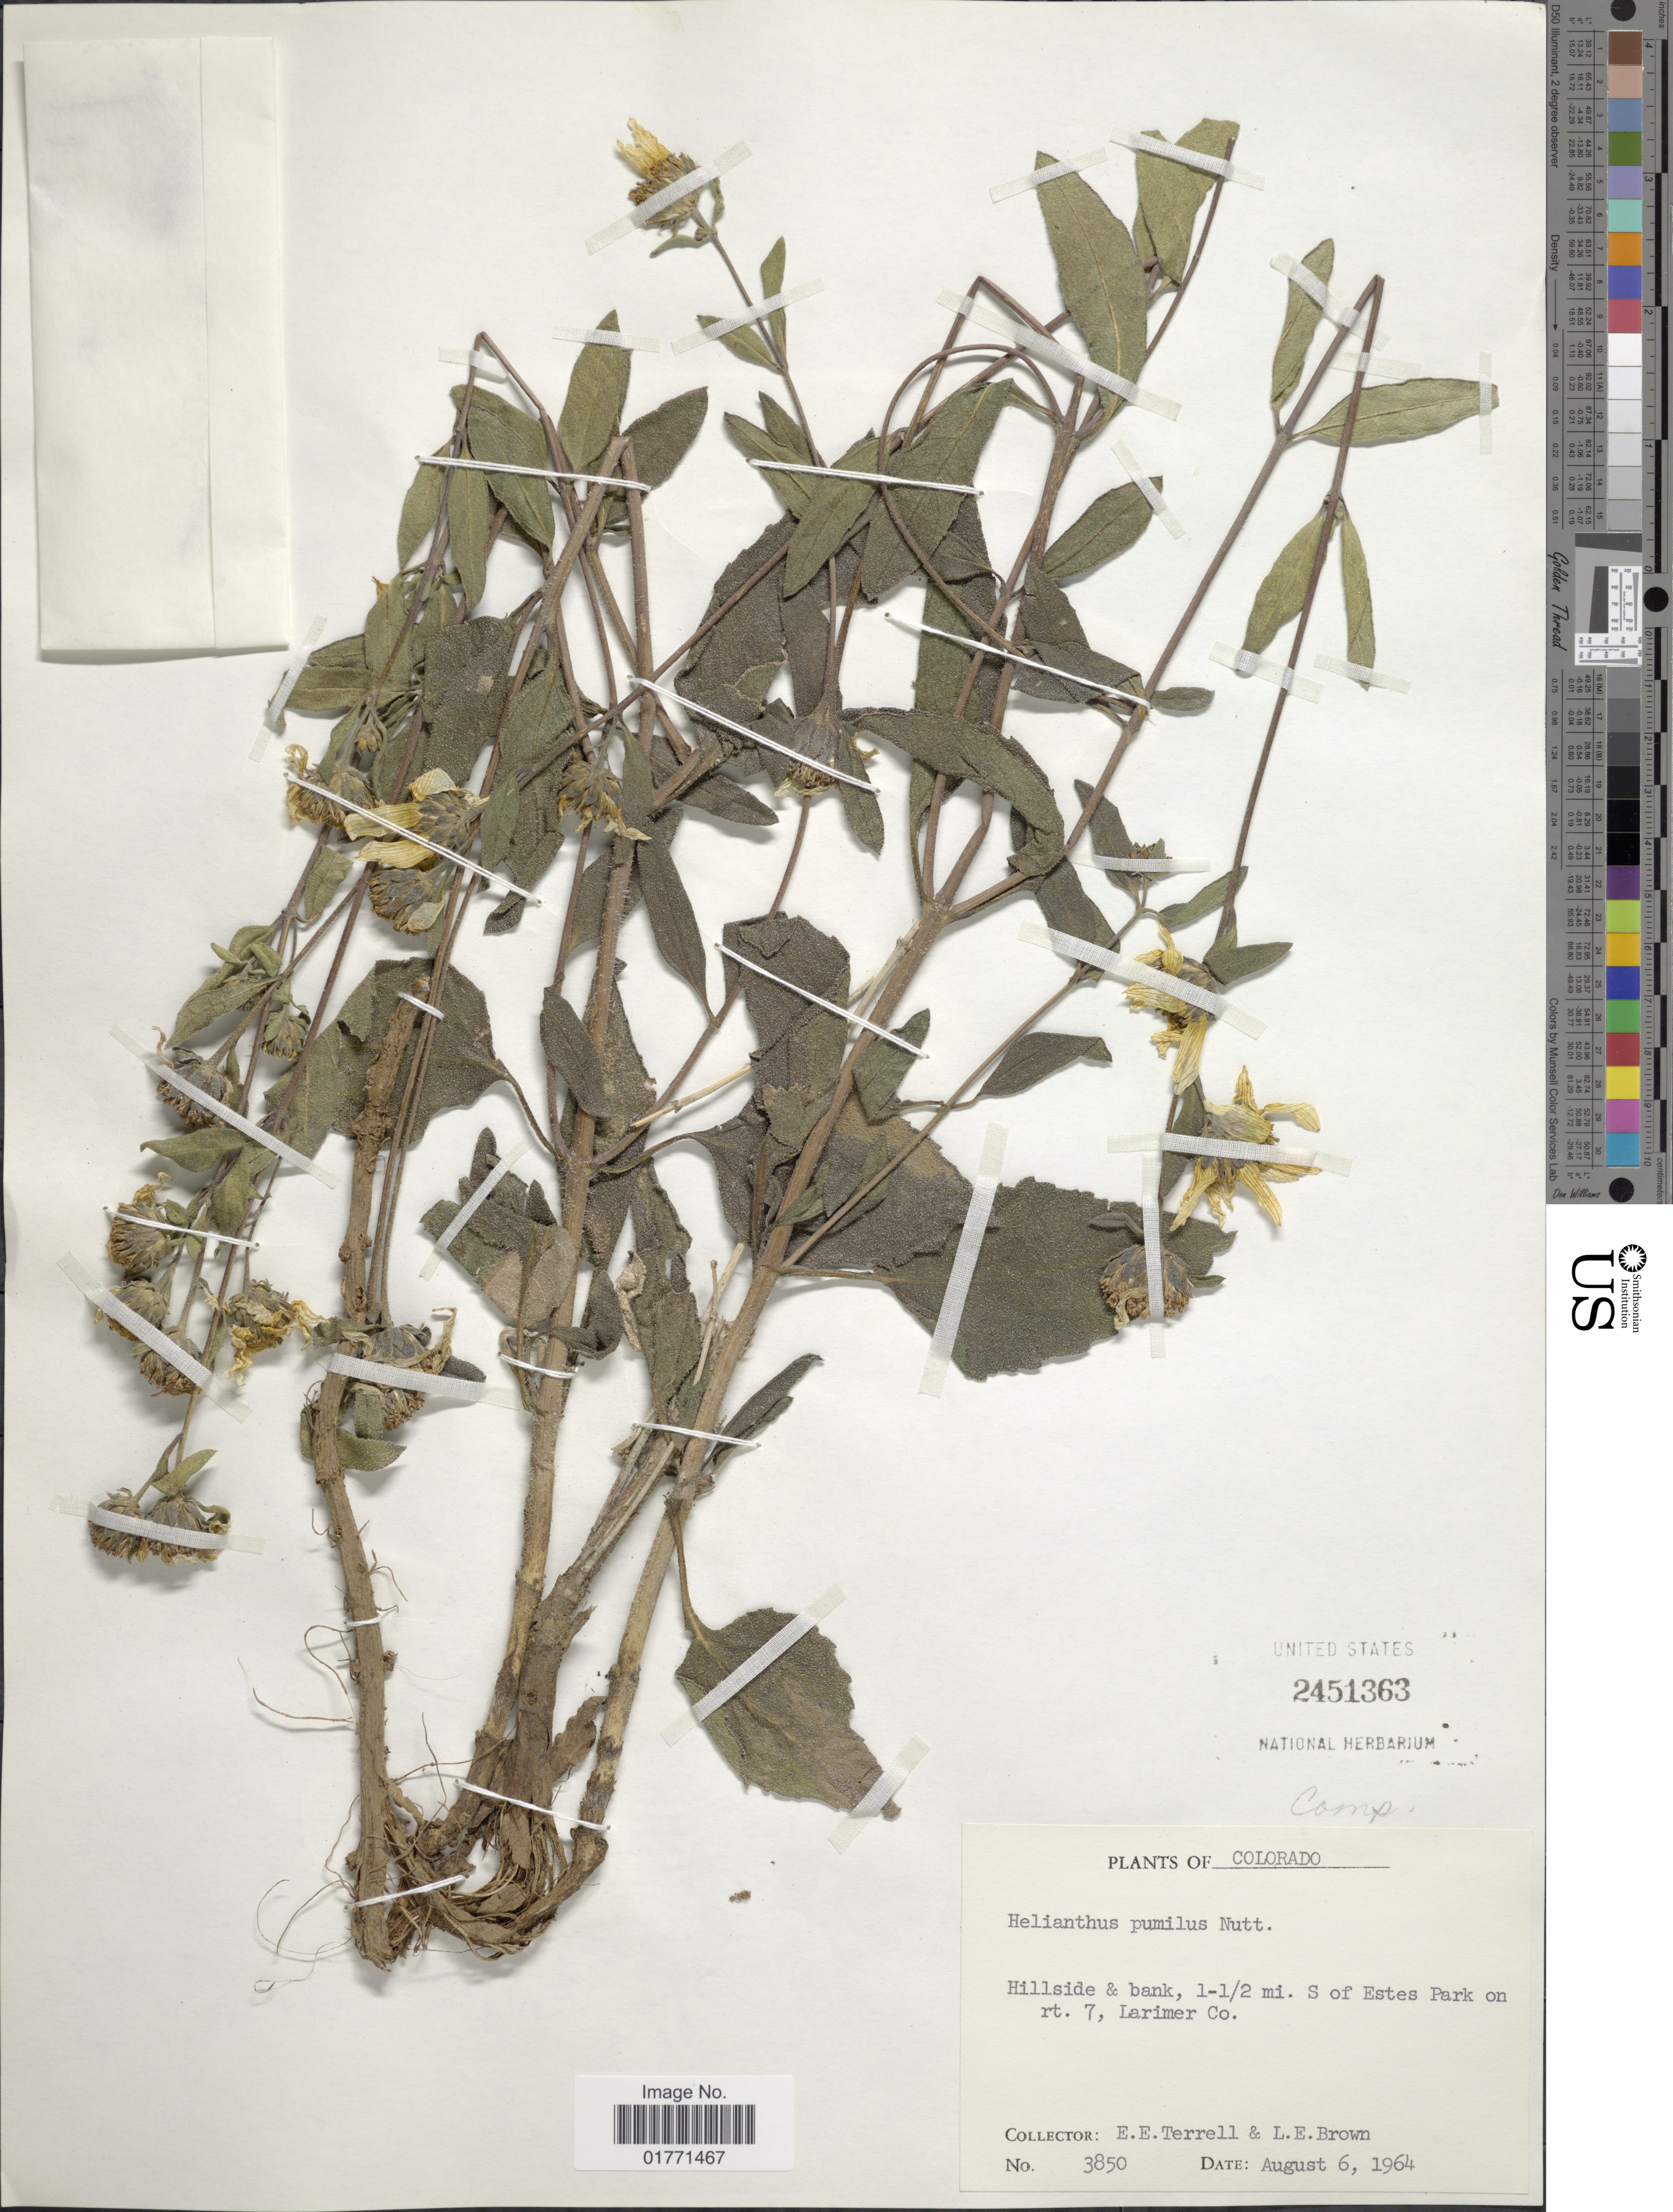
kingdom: Plantae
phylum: Tracheophyta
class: Magnoliopsida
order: Asterales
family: Asteraceae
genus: Helianthus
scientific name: Helianthus pumilis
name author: Nutt.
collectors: E. E. Terrell & L. E. Brown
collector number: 3850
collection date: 1964-08-06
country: United States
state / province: Colorado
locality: Colorado. Hillside & bank, 1-1½ mi. S of Esters Park on rt7, Larimer Co.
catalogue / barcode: US 2451363